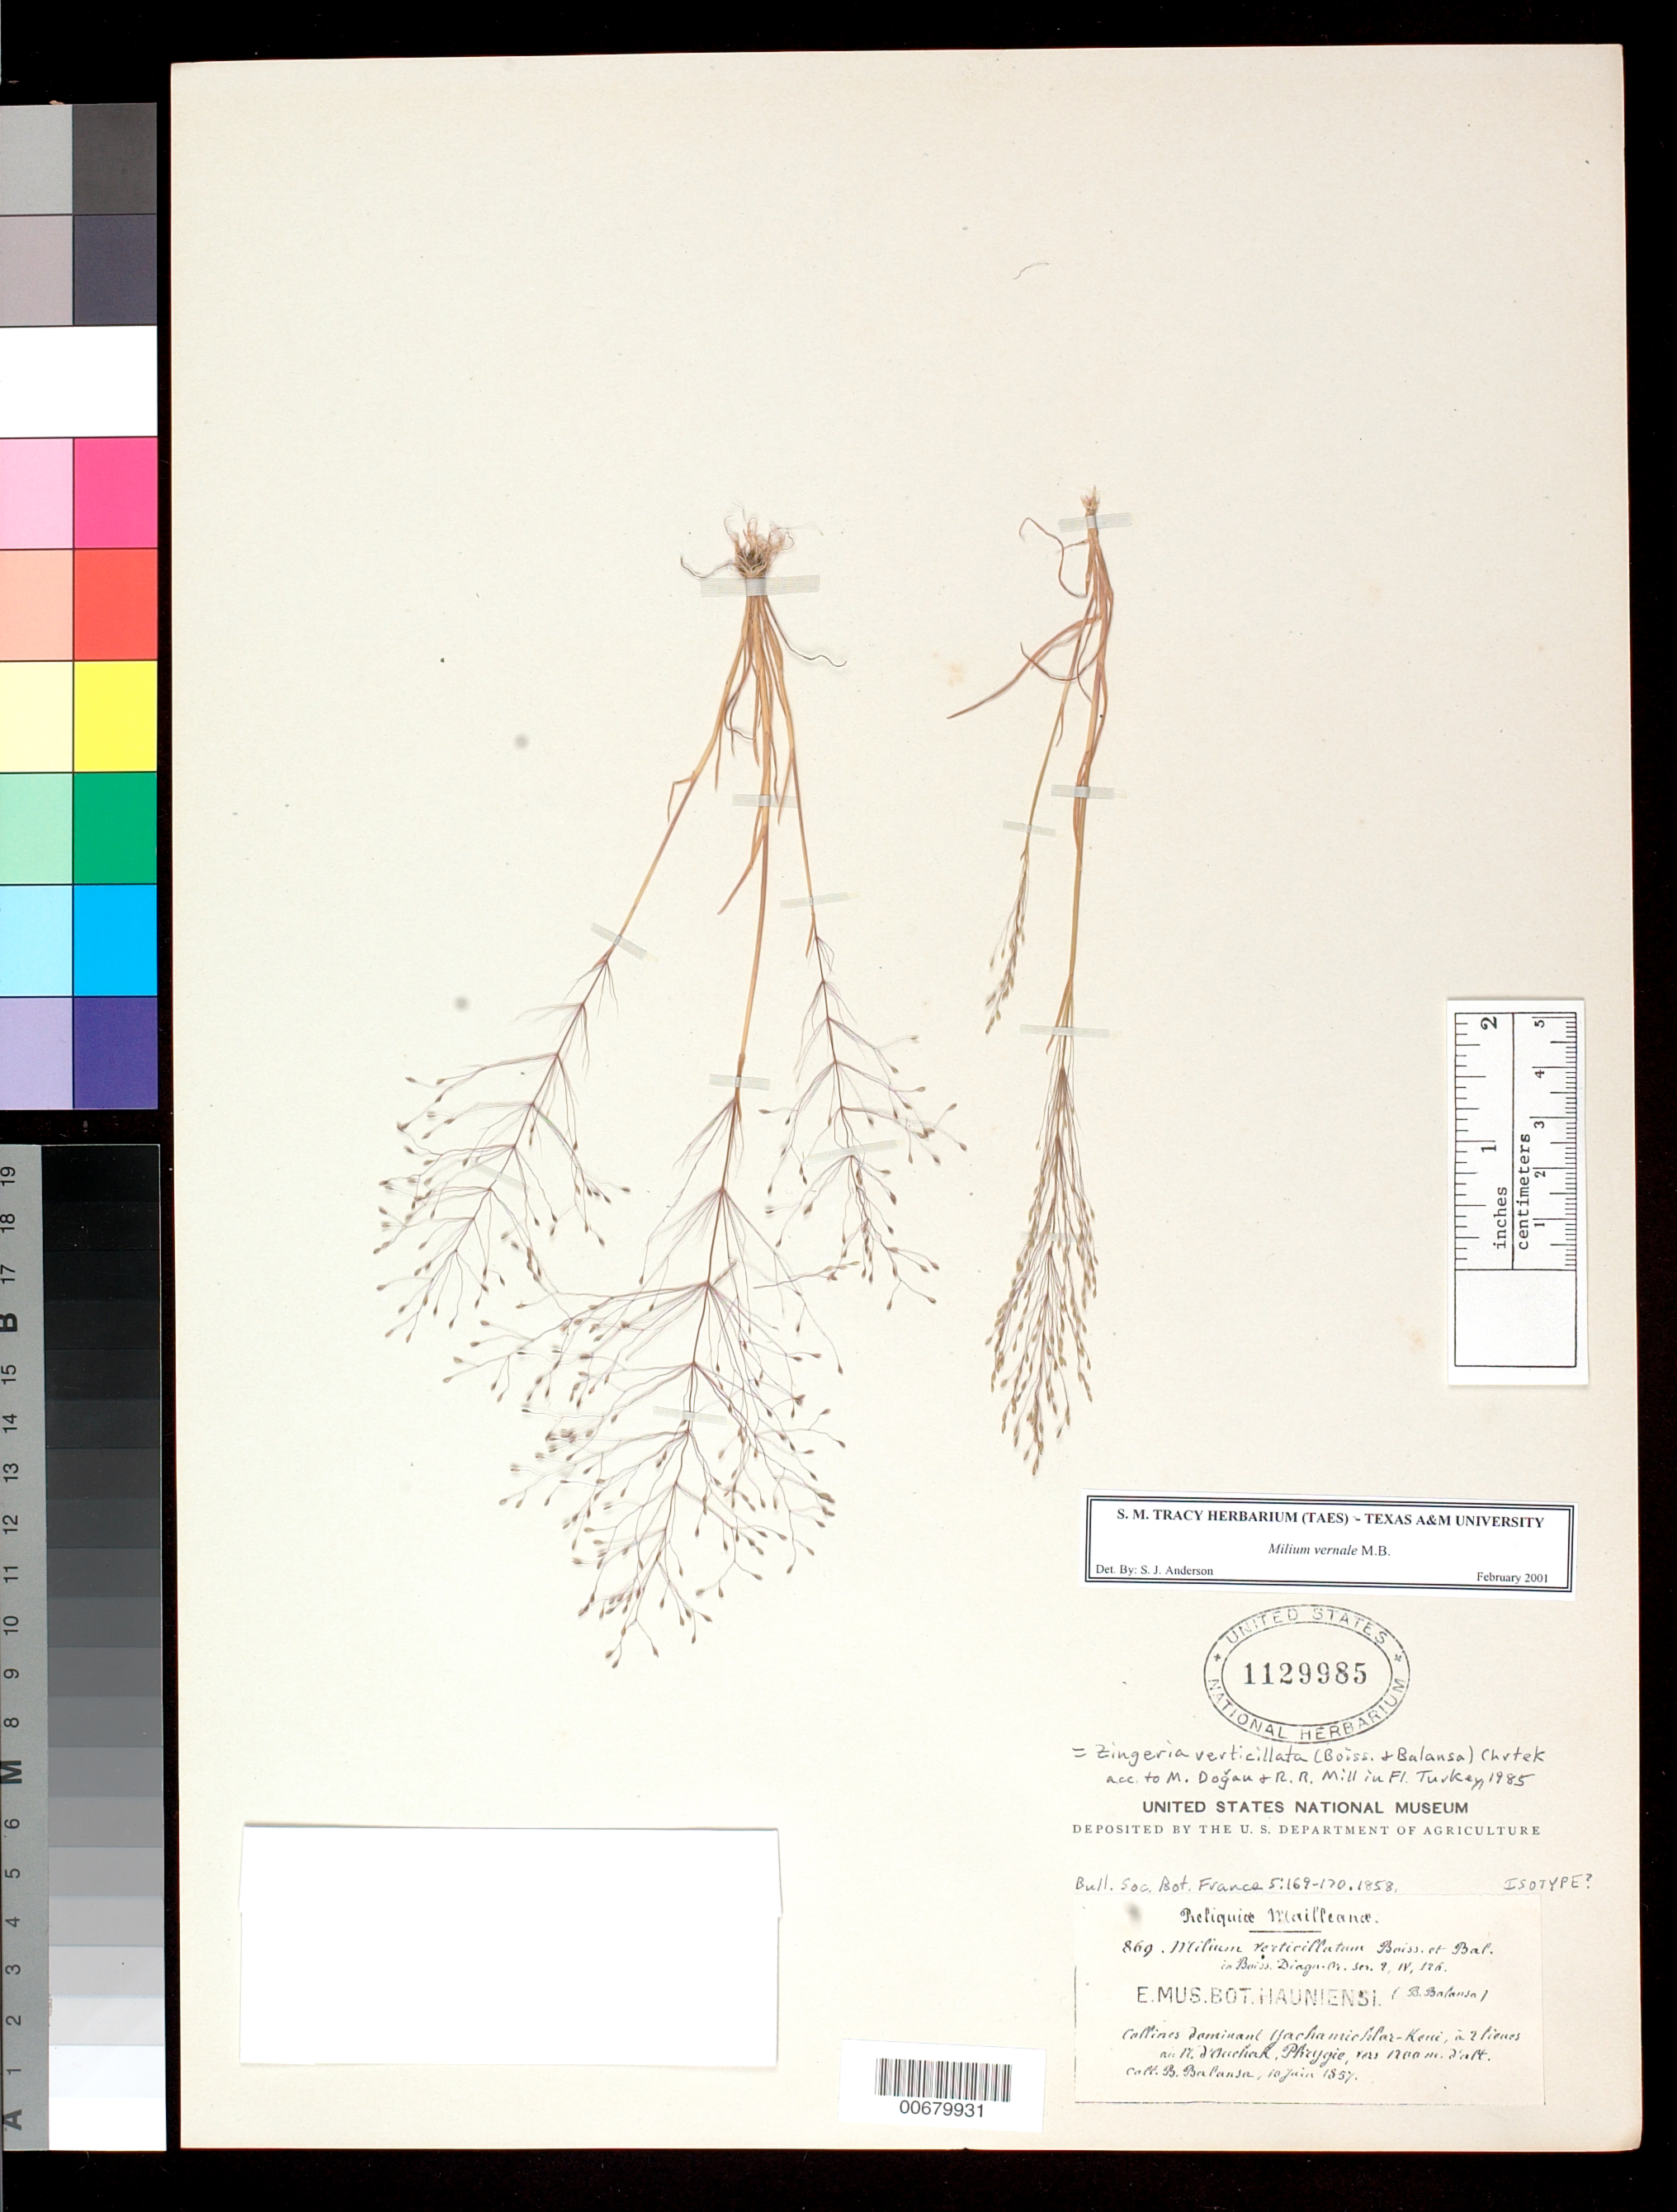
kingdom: Plantae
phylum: Tracheophyta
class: Liliopsida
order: Poales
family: Poaceae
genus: Milium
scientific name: Milium verticillatum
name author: Boiss. & Balansa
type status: Possible Type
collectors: B. Balansa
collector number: Herb. J. Gay 1330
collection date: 1857-06-10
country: Turkey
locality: Collines dominant Yachamichlar-Keui, a 2 lieues au N. d'Ouchak, Phrygie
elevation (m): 1200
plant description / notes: Not cited by collection number in protologue, but possibly a duplicate of the type collection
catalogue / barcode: US 1129985